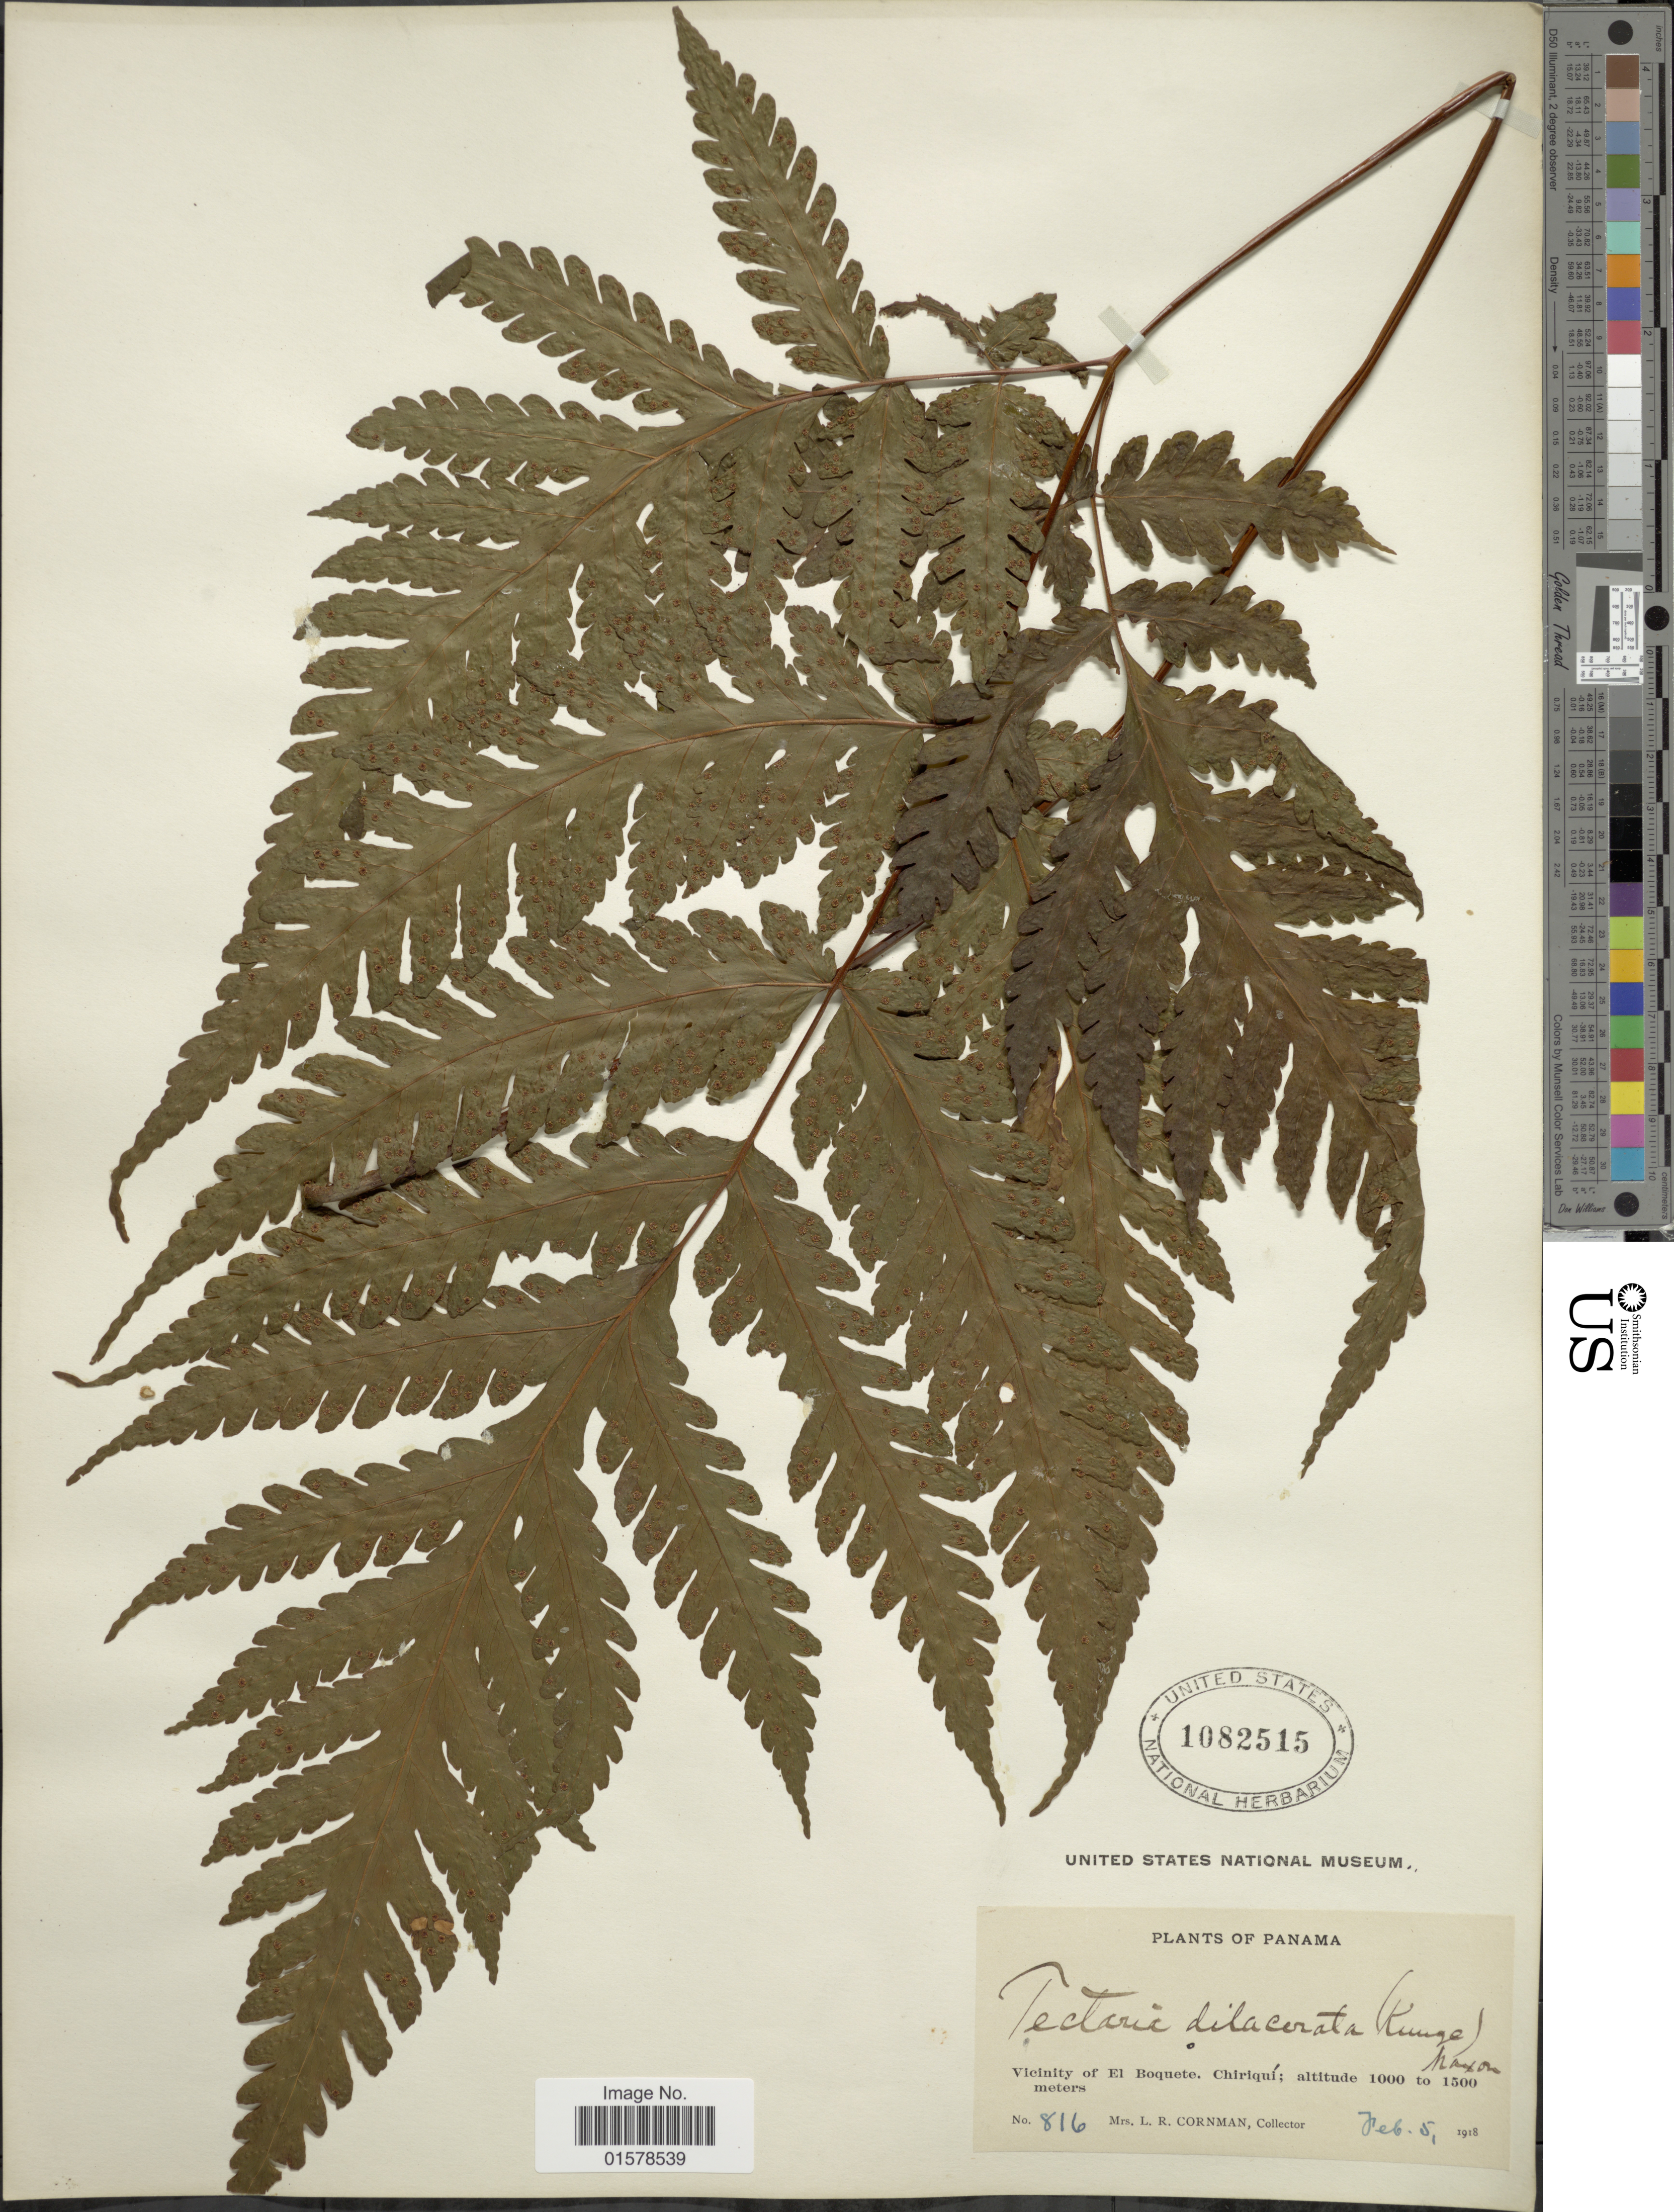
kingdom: Plantae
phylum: Tracheophyta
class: Polypodiopsida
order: Polypodiales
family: Tectariaceae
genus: Tectaria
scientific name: Tectaria mexicana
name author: (Fée) C.V. Morton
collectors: L. Cornman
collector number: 816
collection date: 1918-02-05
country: Panama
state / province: Chiriqui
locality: Vicinity of El Boquete, Chiriqui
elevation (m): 1000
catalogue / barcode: US 1082515